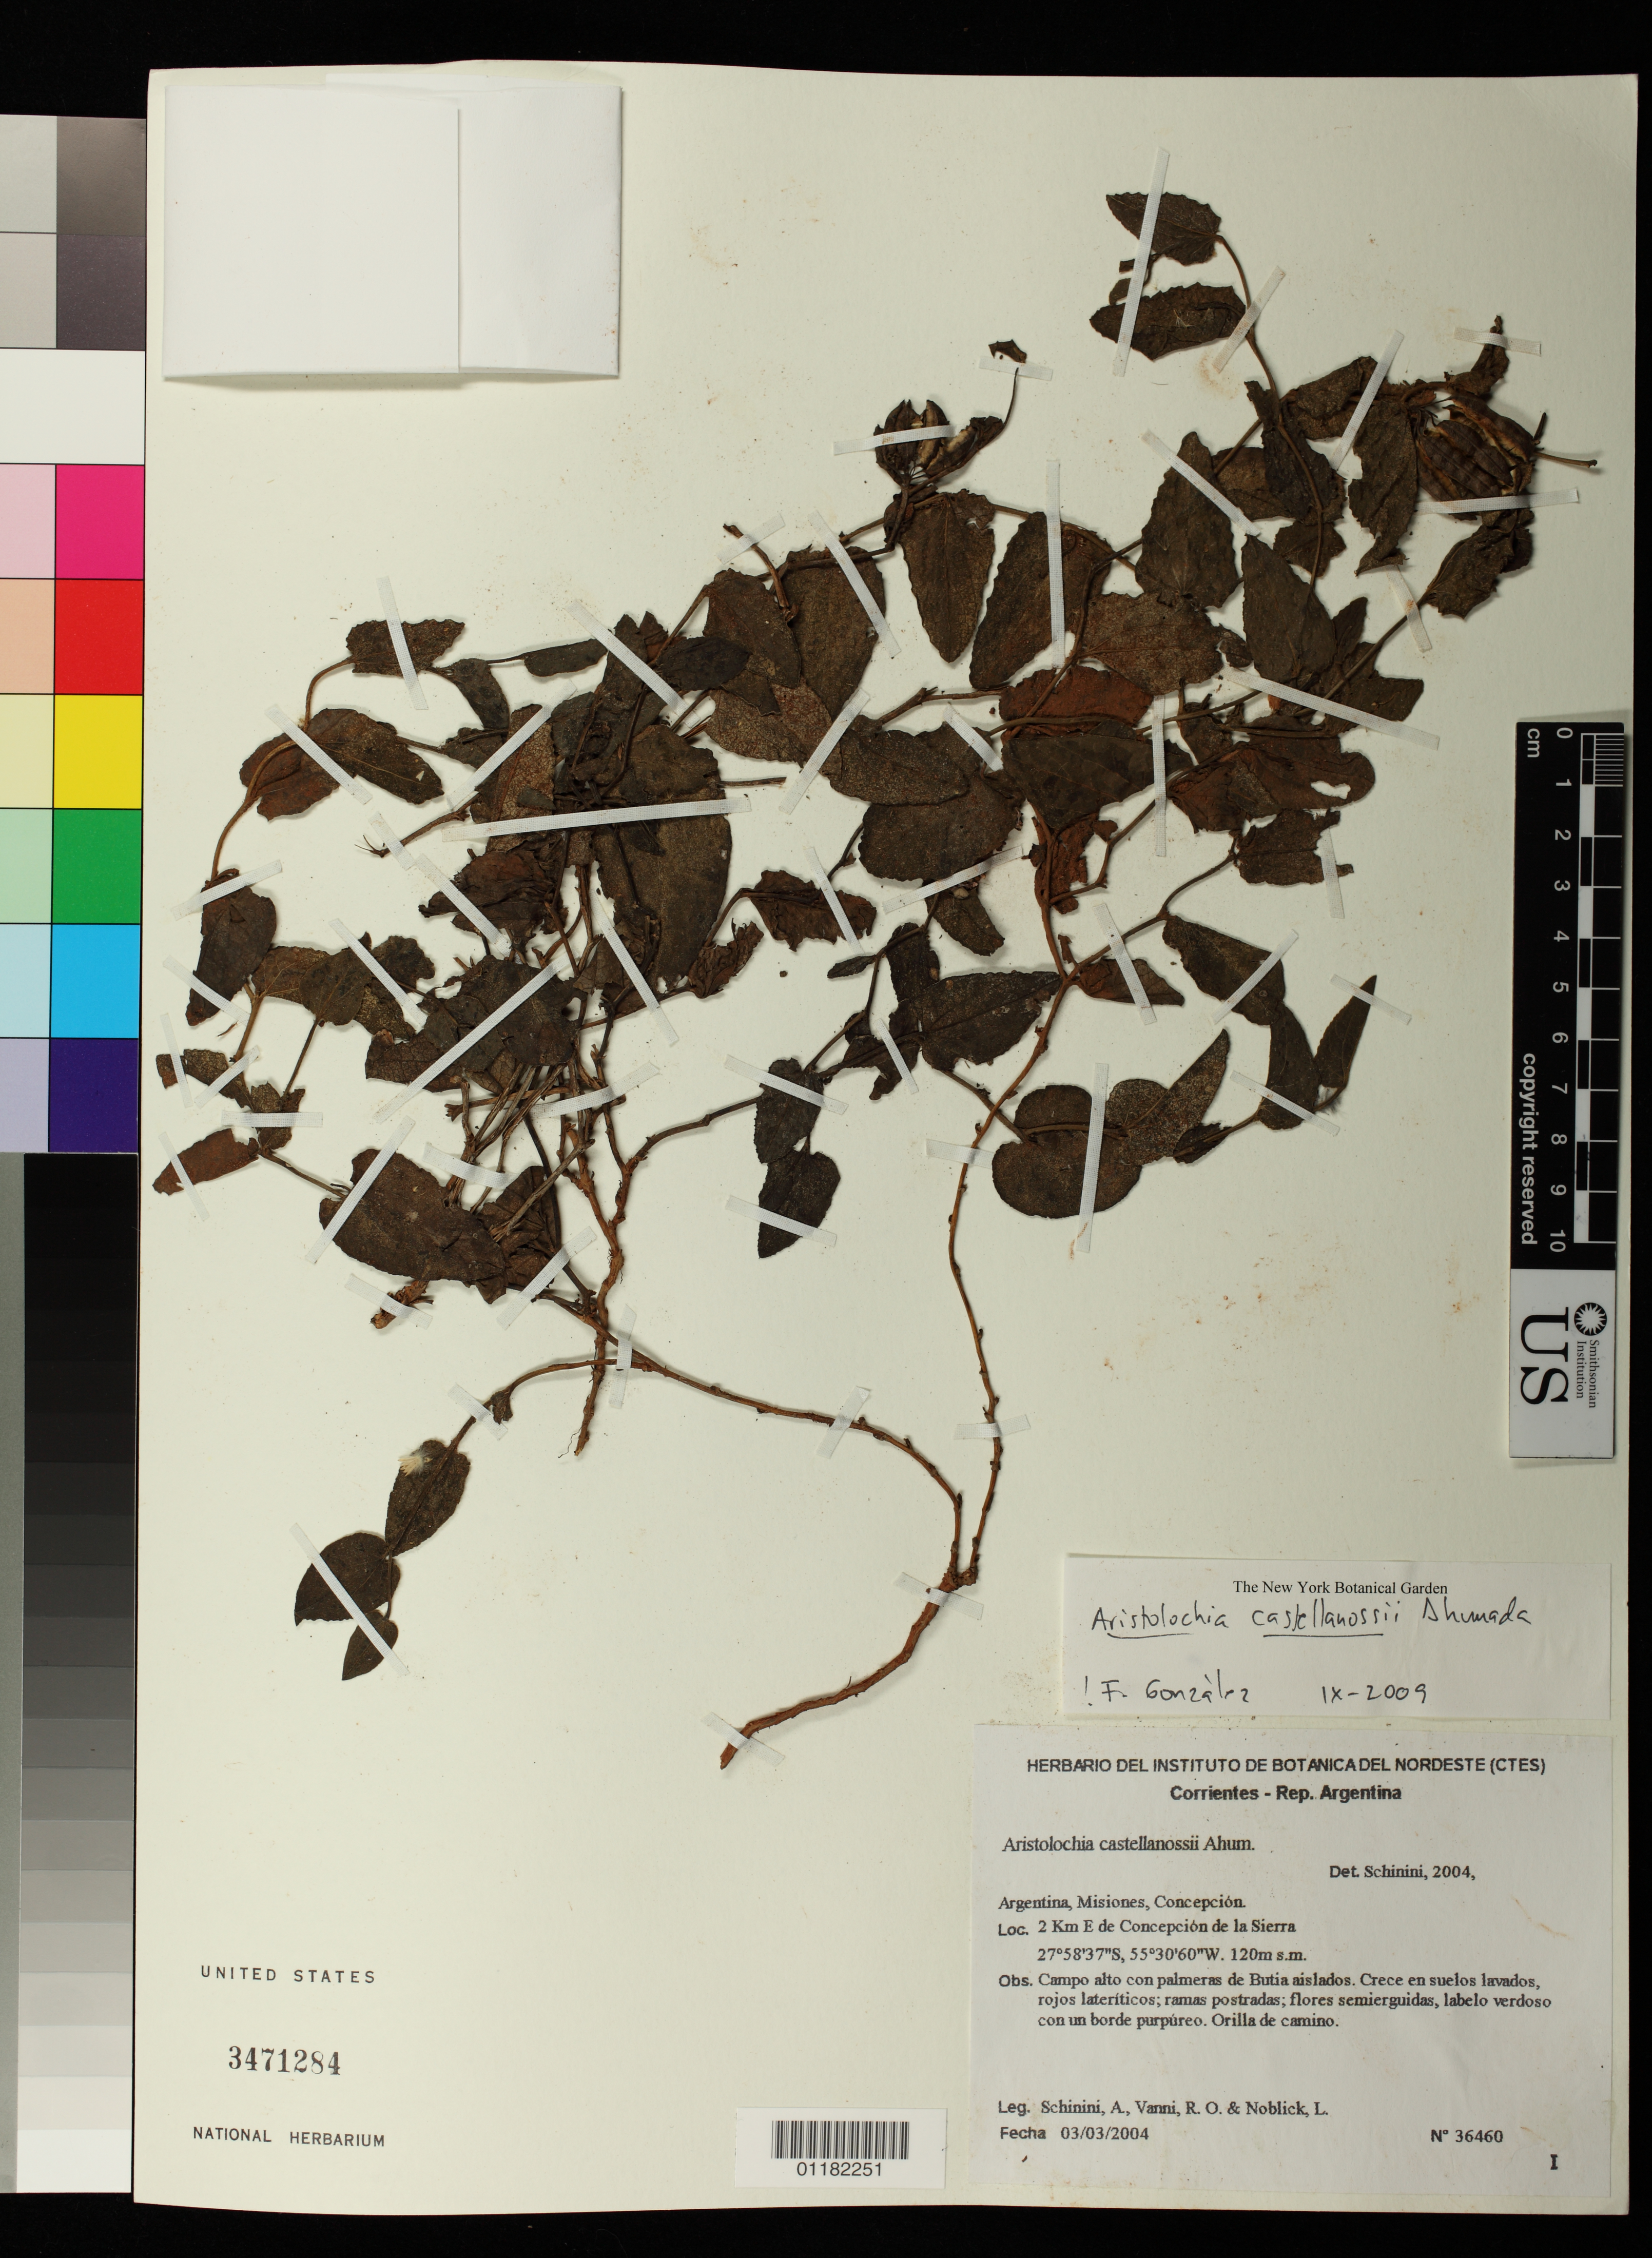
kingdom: Plantae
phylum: Tracheophyta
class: Magnoliopsida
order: Piperales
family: Aristolochiaceae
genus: Aristolochia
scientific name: Aristolochia castellanosii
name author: Ahumada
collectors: A. Schinini, R. O. Vanni & L. R. Noblick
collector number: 36460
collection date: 2004-03-03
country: Argentina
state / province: Corrientes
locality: Misiones Province. 2 km E de Concepción de la Sierra.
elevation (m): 120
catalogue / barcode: US 3471284